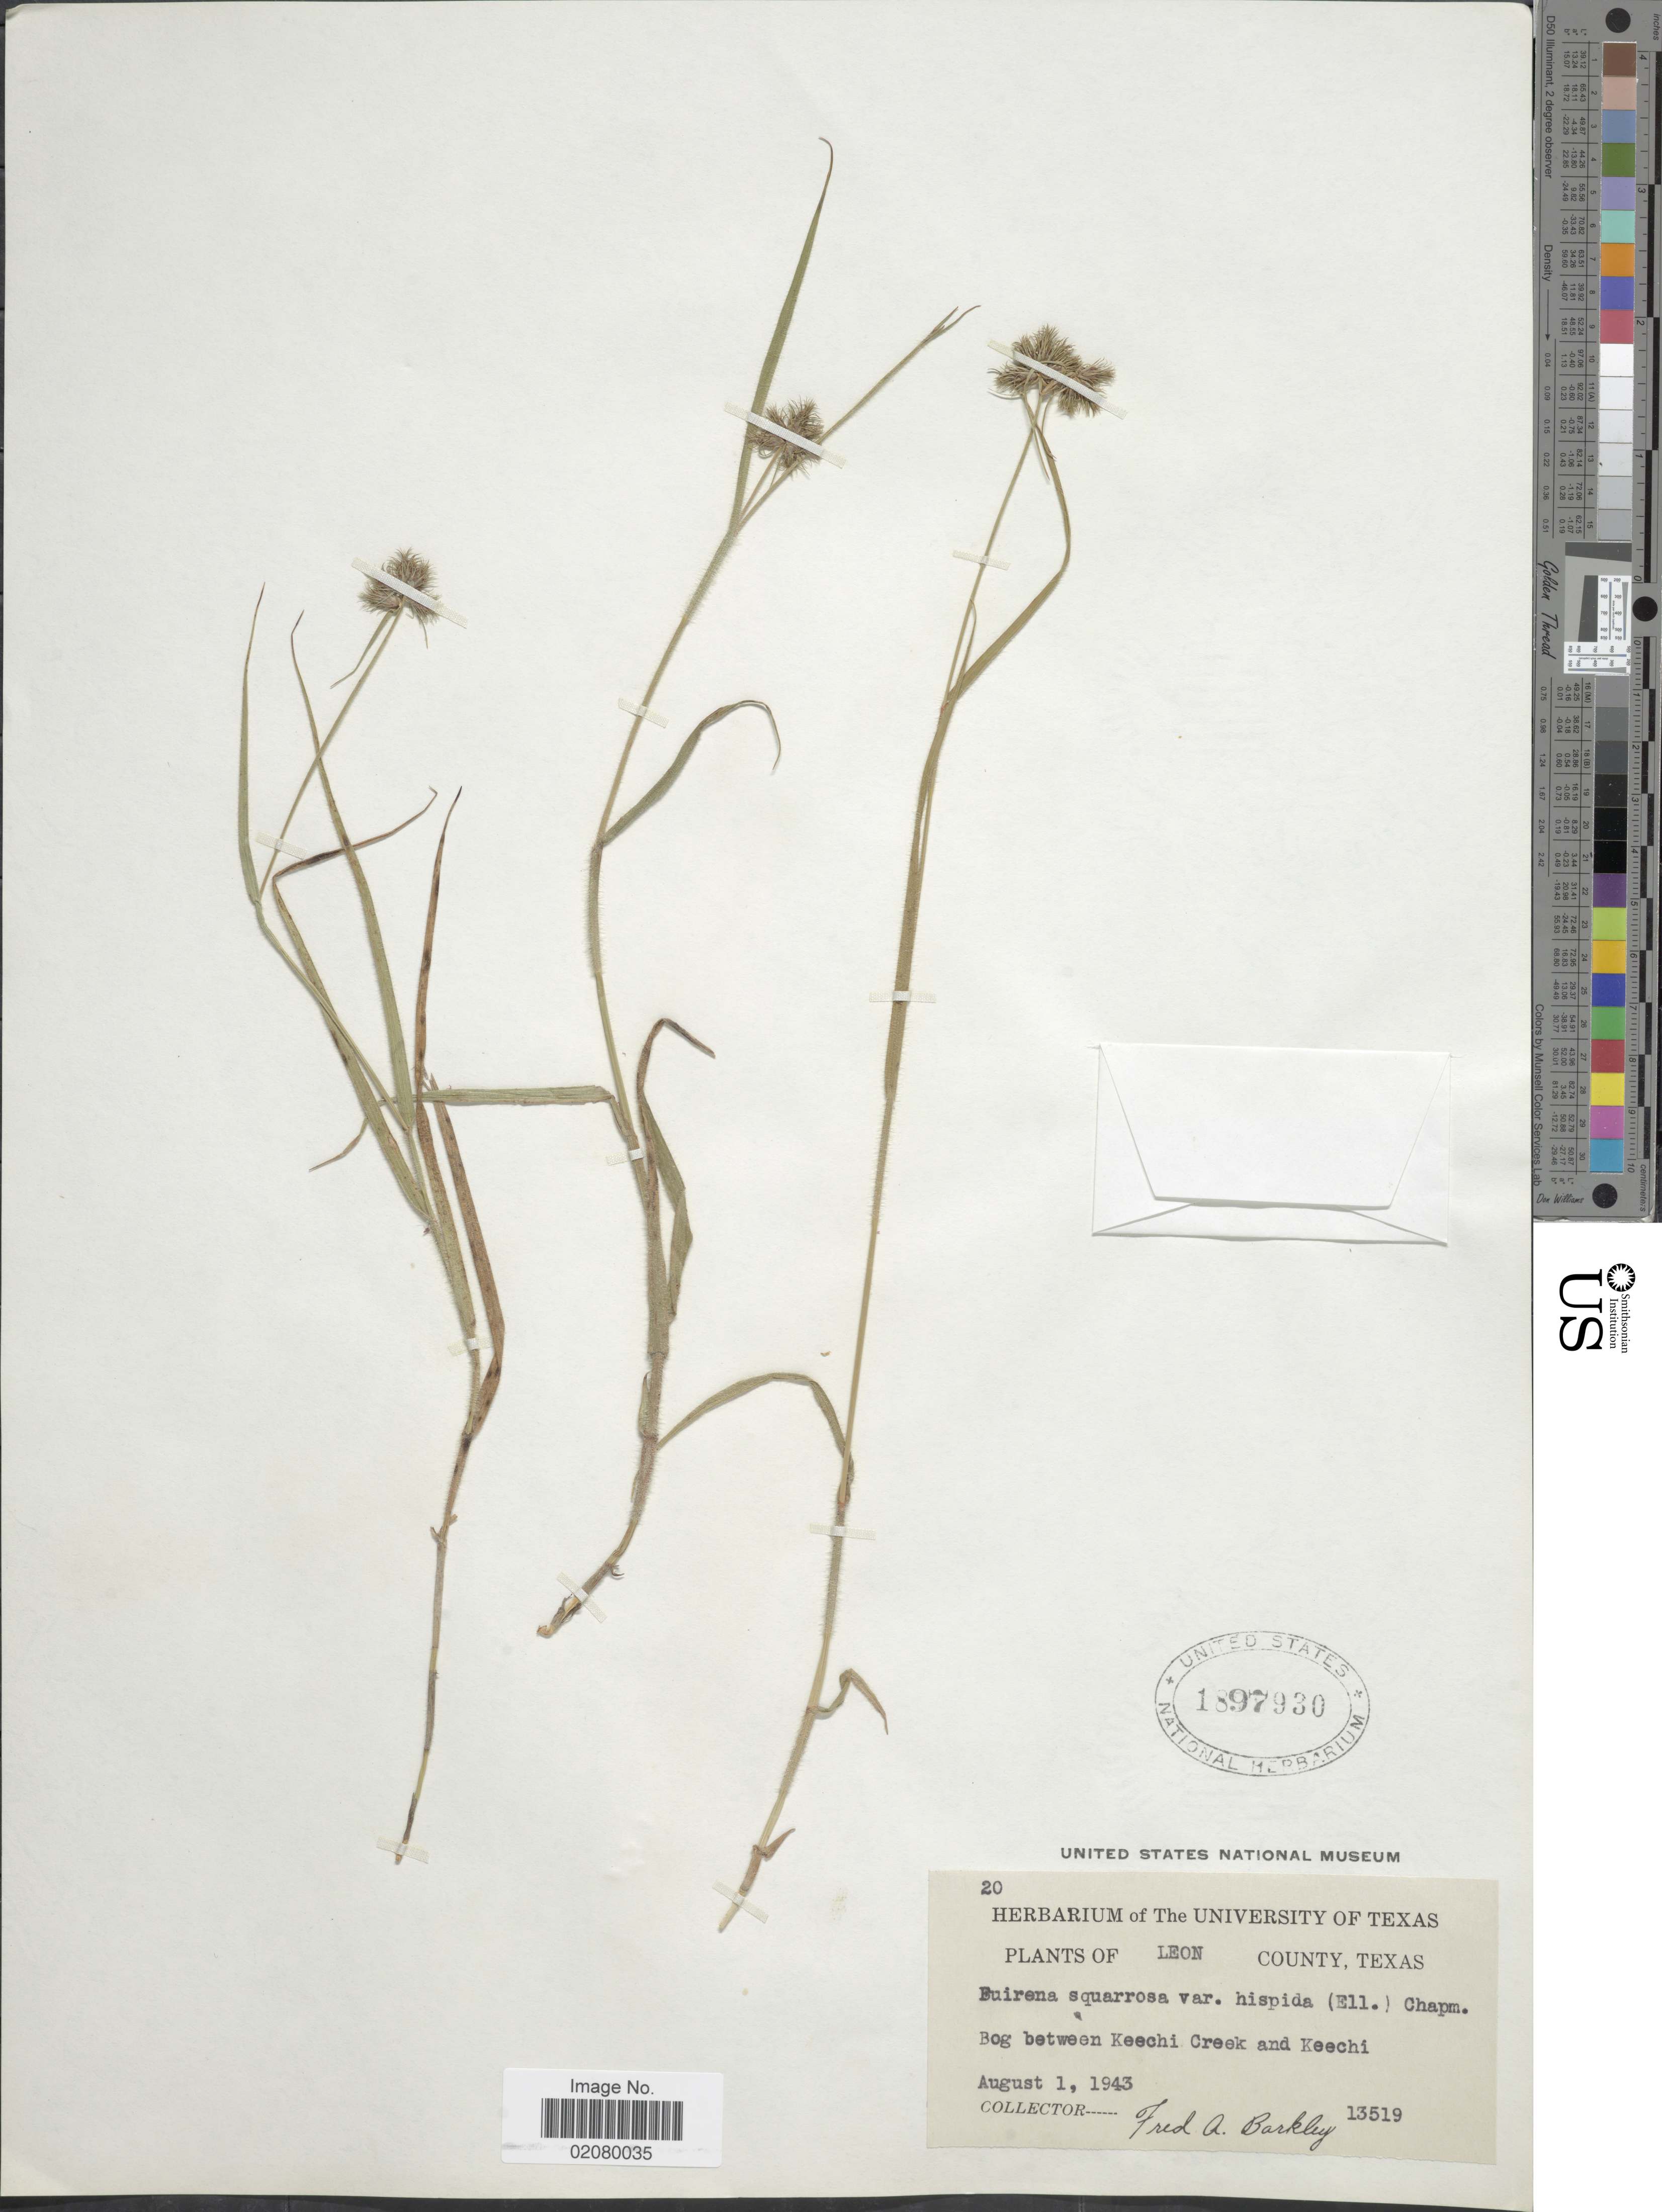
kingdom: Plantae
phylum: Tracheophyta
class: Liliopsida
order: Poales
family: Cyperaceae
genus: Fuirena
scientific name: Fuirena squarrosa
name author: Michx.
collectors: F. A. Barkley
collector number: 13519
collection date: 1943-08-01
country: United States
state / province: Texas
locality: Lee County, Bog between Keechi Creek and Keechi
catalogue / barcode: US 1897930